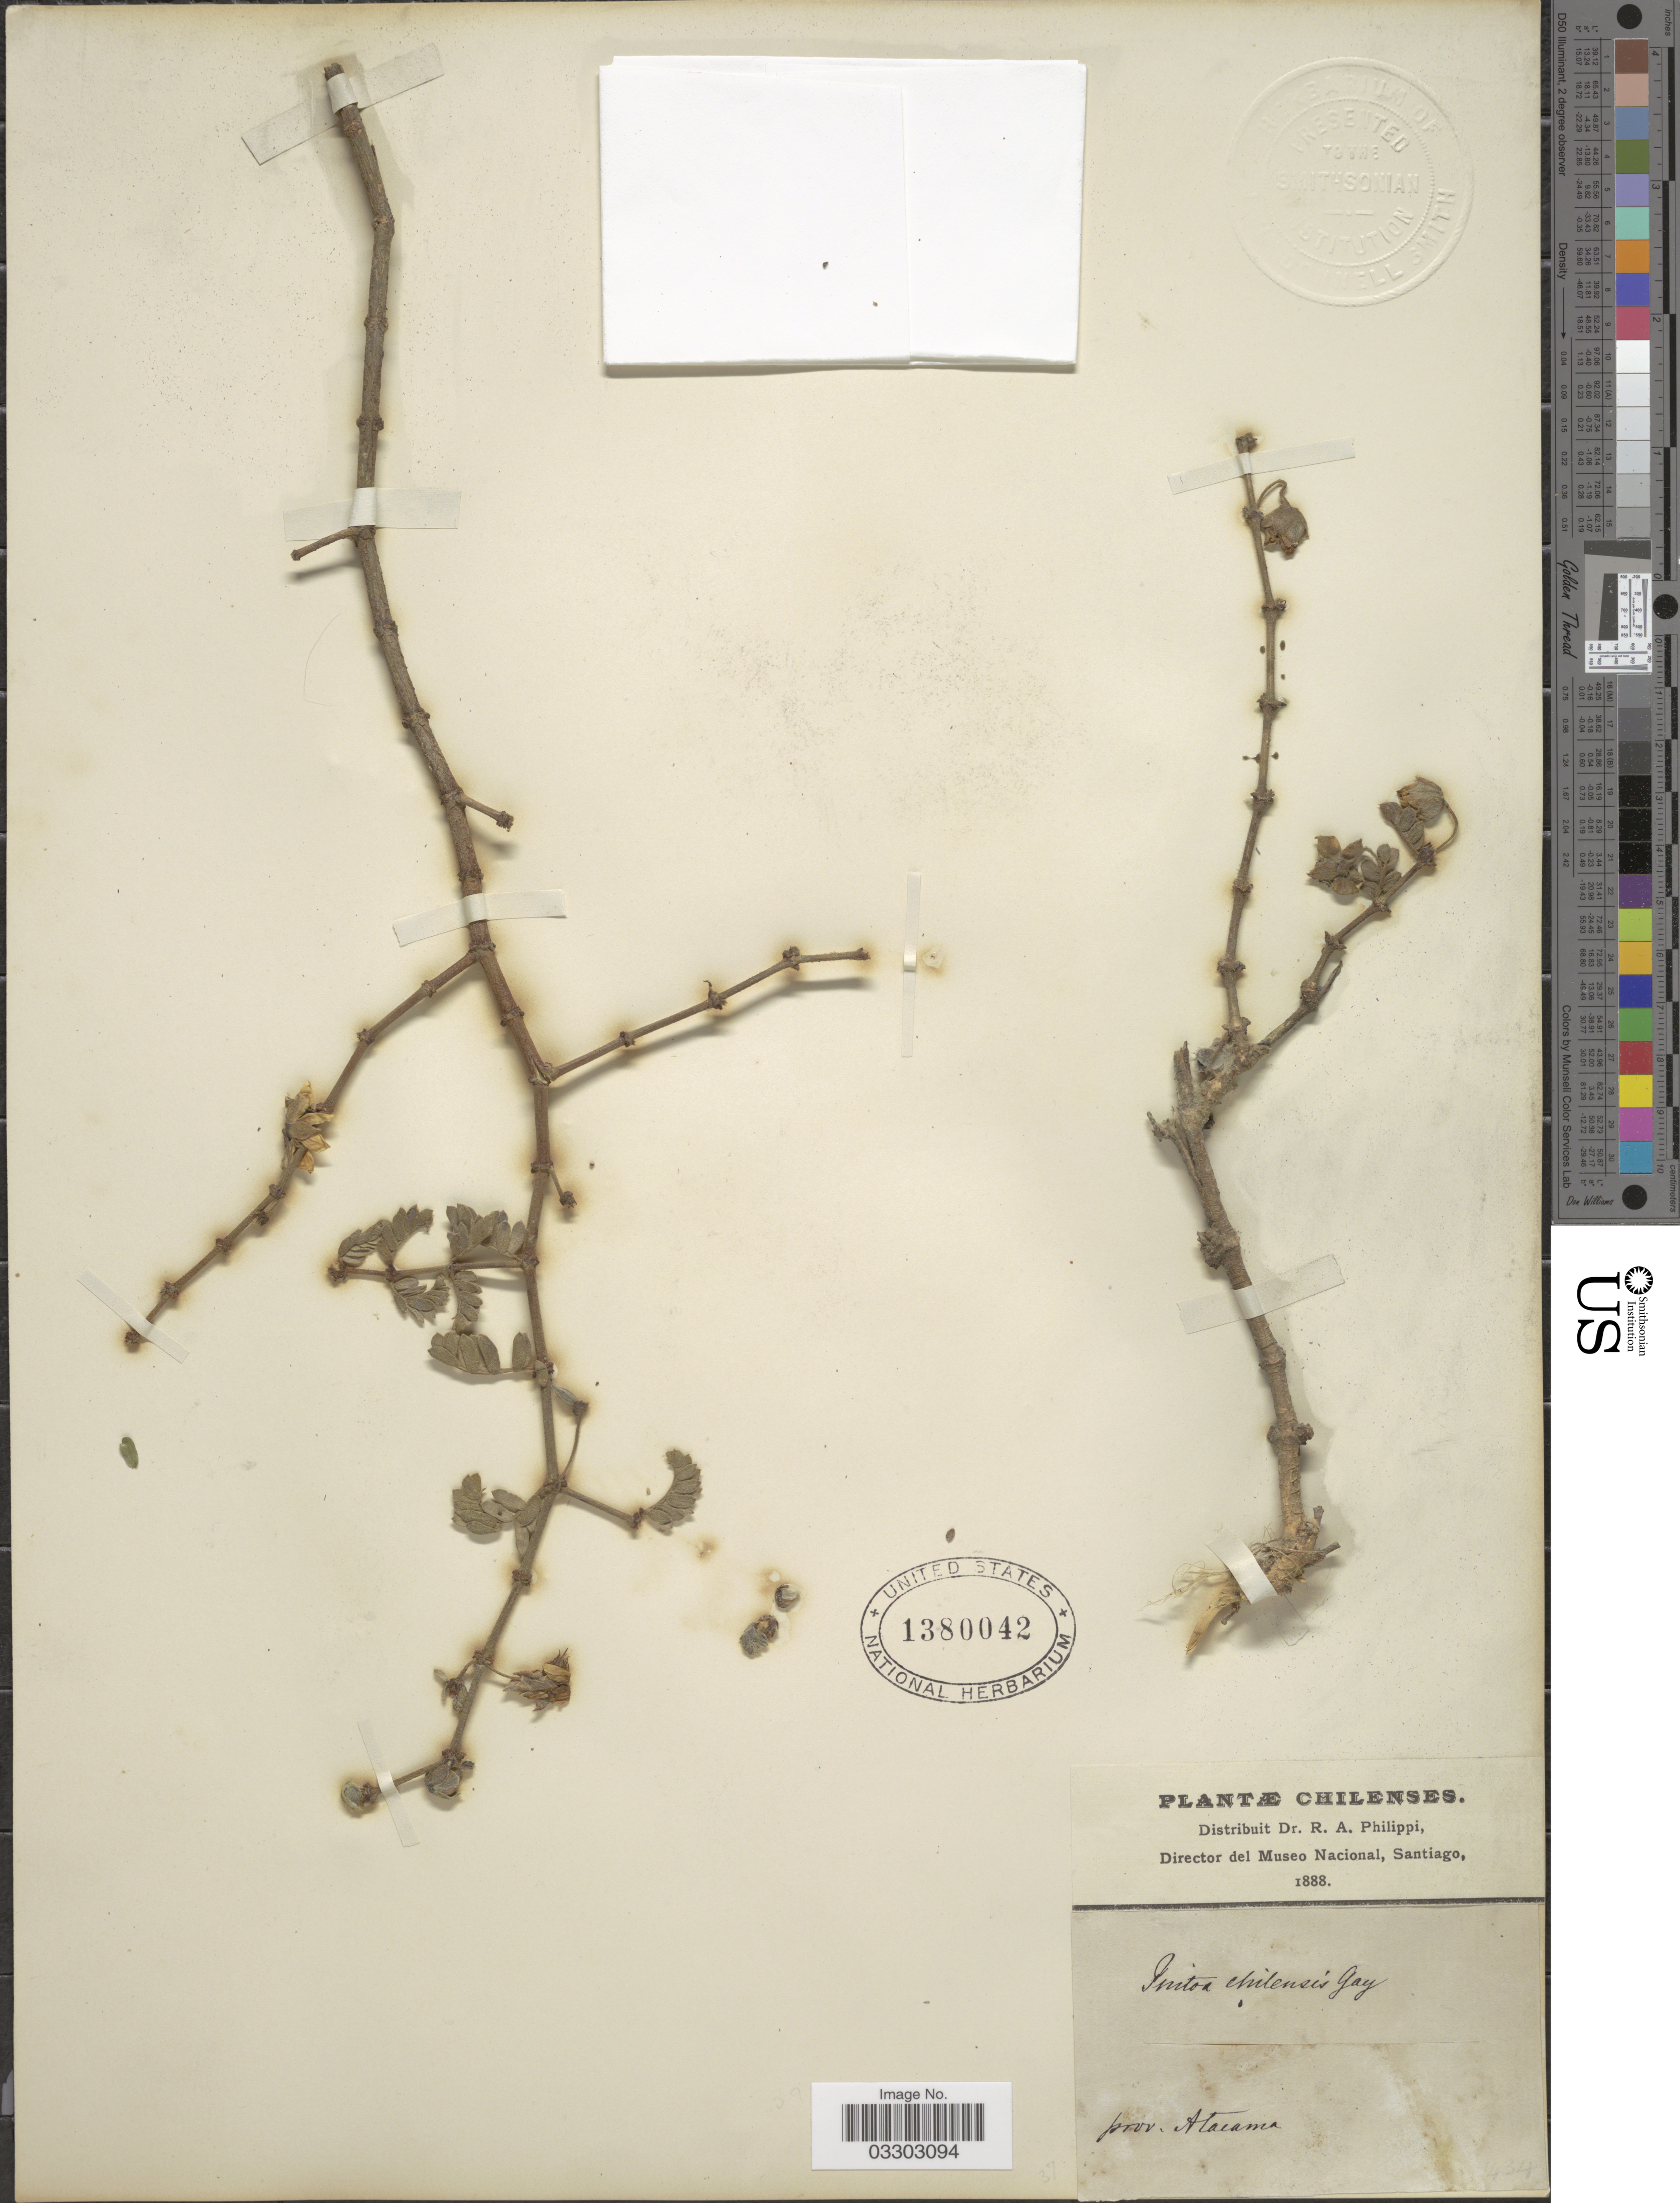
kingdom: Plantae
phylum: Tracheophyta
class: Magnoliopsida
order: Zygophyllales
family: Zygophyllaceae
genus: Pintoa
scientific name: Pintoa chilensis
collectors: ex. herb. R.A. Philippi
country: Chile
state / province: Atacama (III)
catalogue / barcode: US 1380042